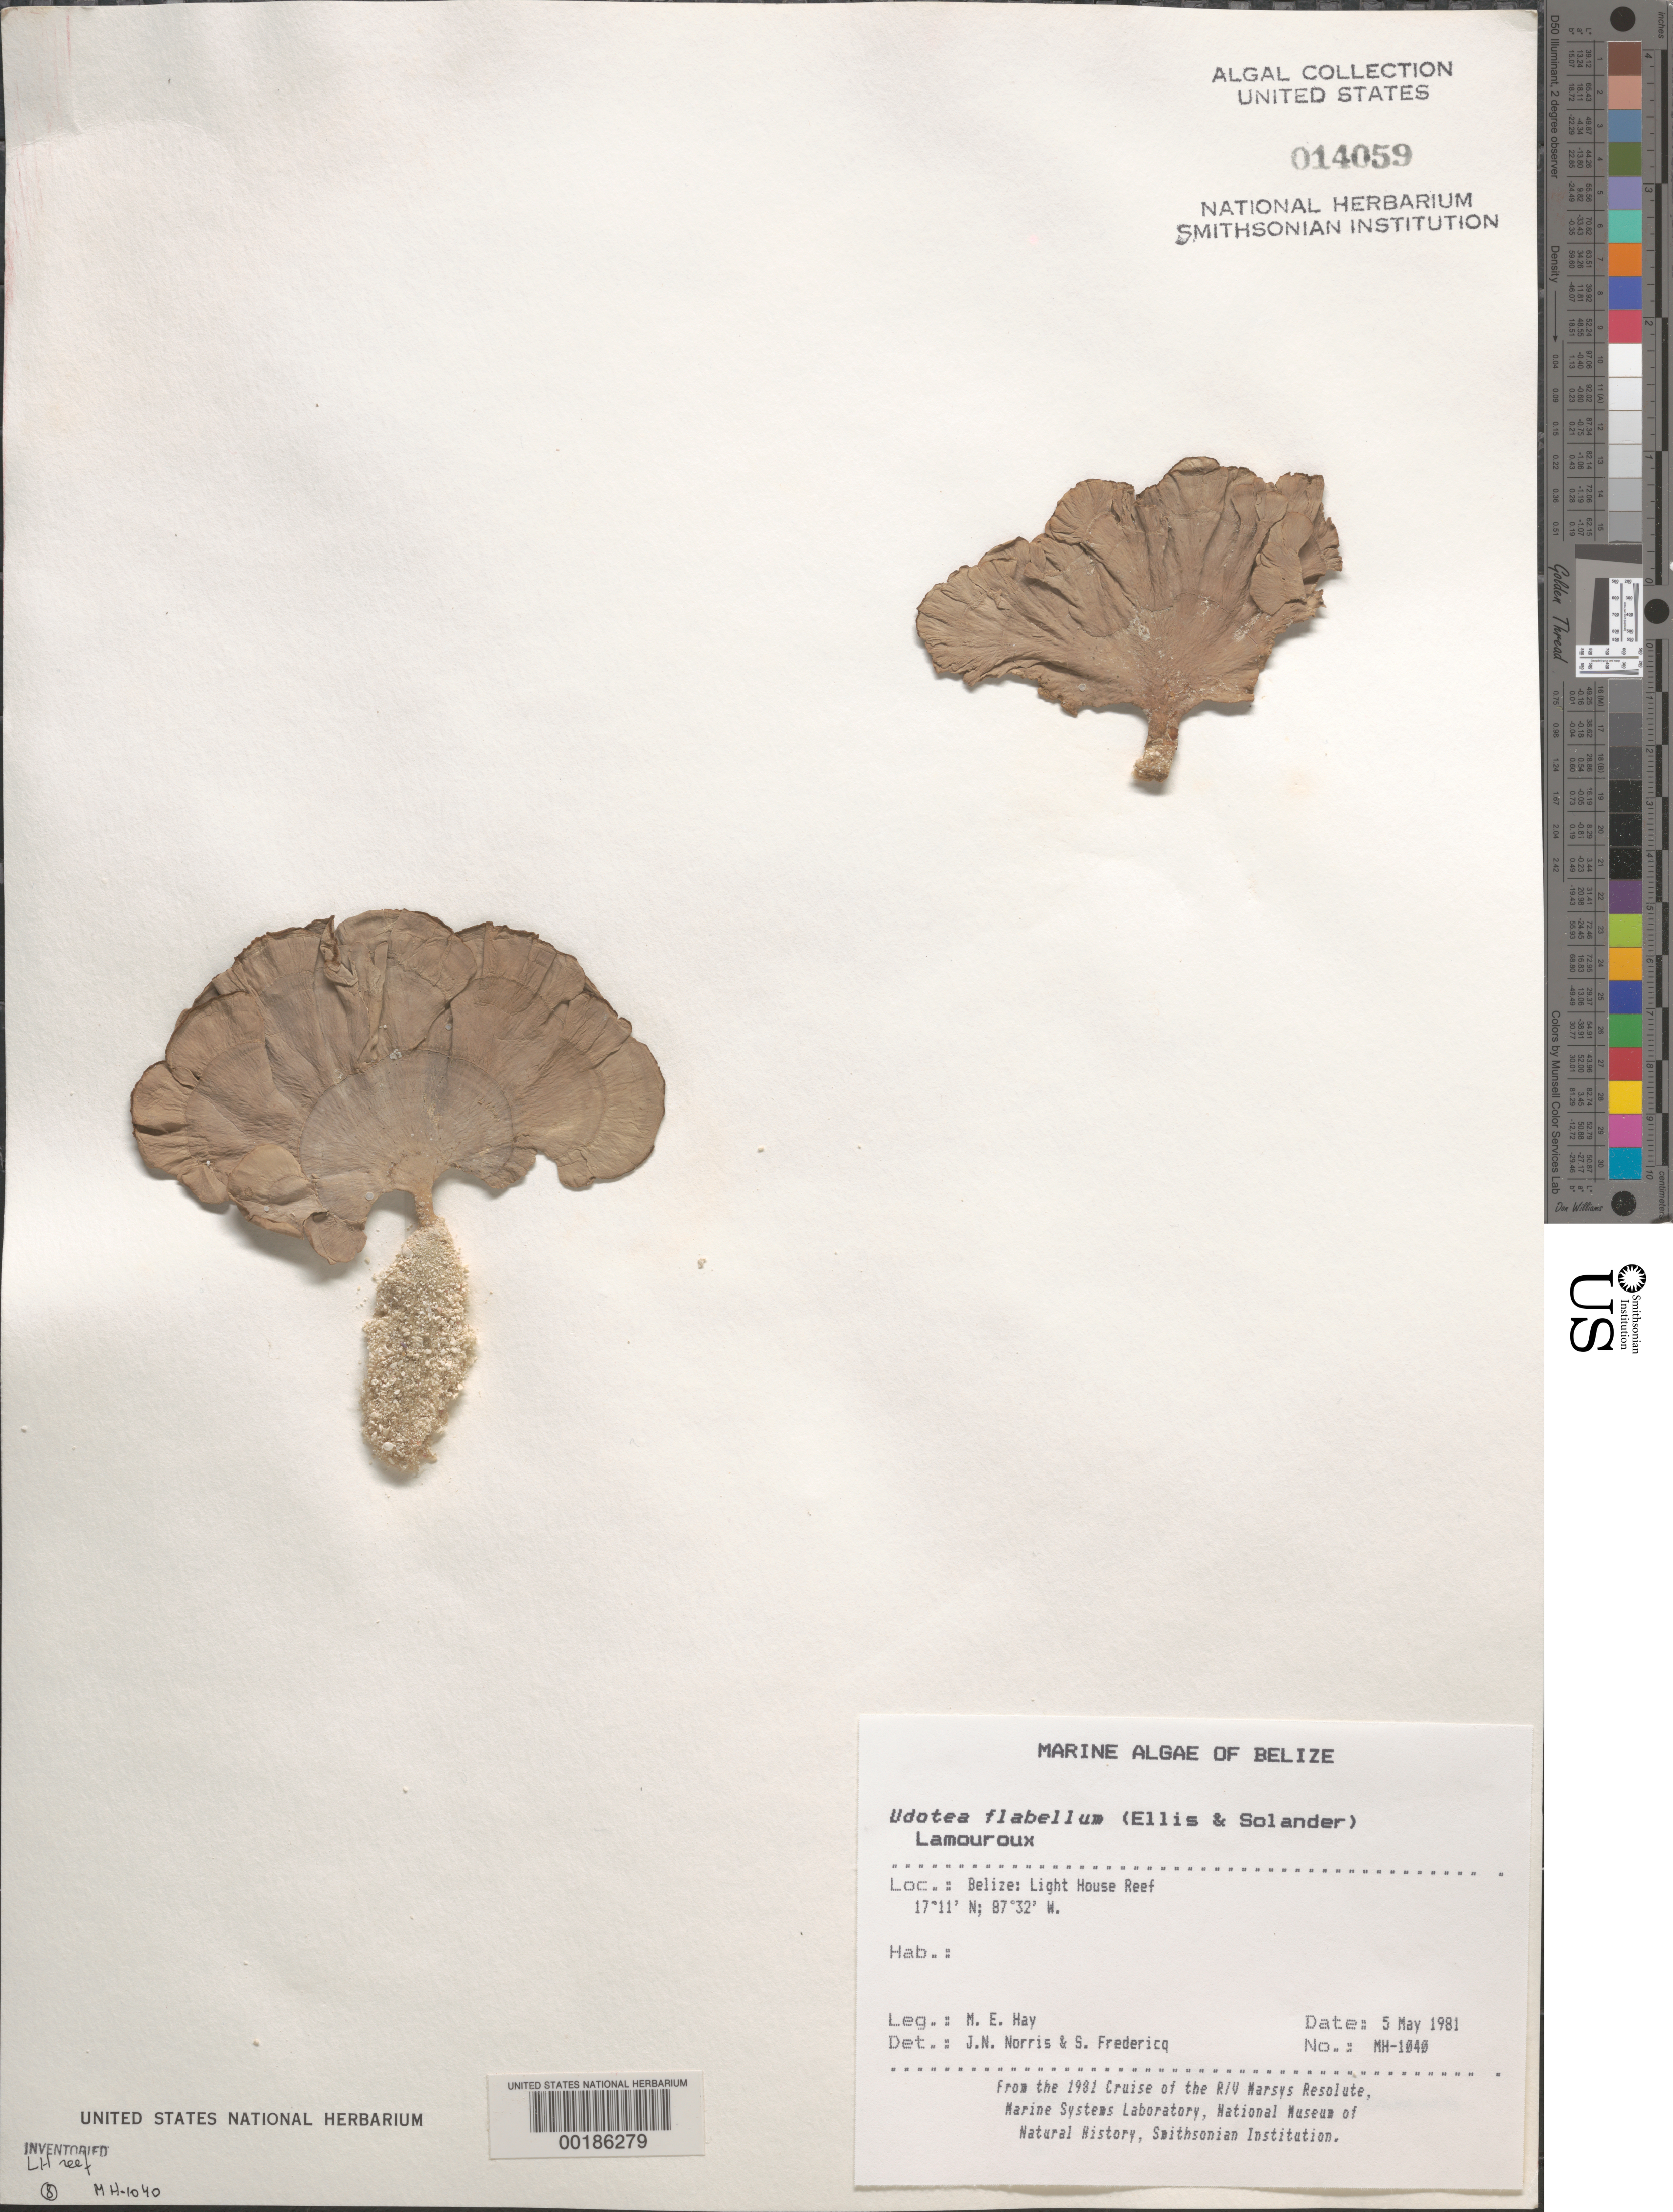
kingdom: Plantae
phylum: Chlorophyta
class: Ulvophyceae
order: Bryopsidales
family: Udoteaceae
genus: Udotea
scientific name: Udotea flabellum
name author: (J. Ellis & Sol.) M. Howe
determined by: Norris, J. N.; Fredericq, S.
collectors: M. E. Hay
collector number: MEH-1040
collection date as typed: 05 May 1981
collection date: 1981-05-05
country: Belize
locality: Lighthouse reef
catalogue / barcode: US 14059